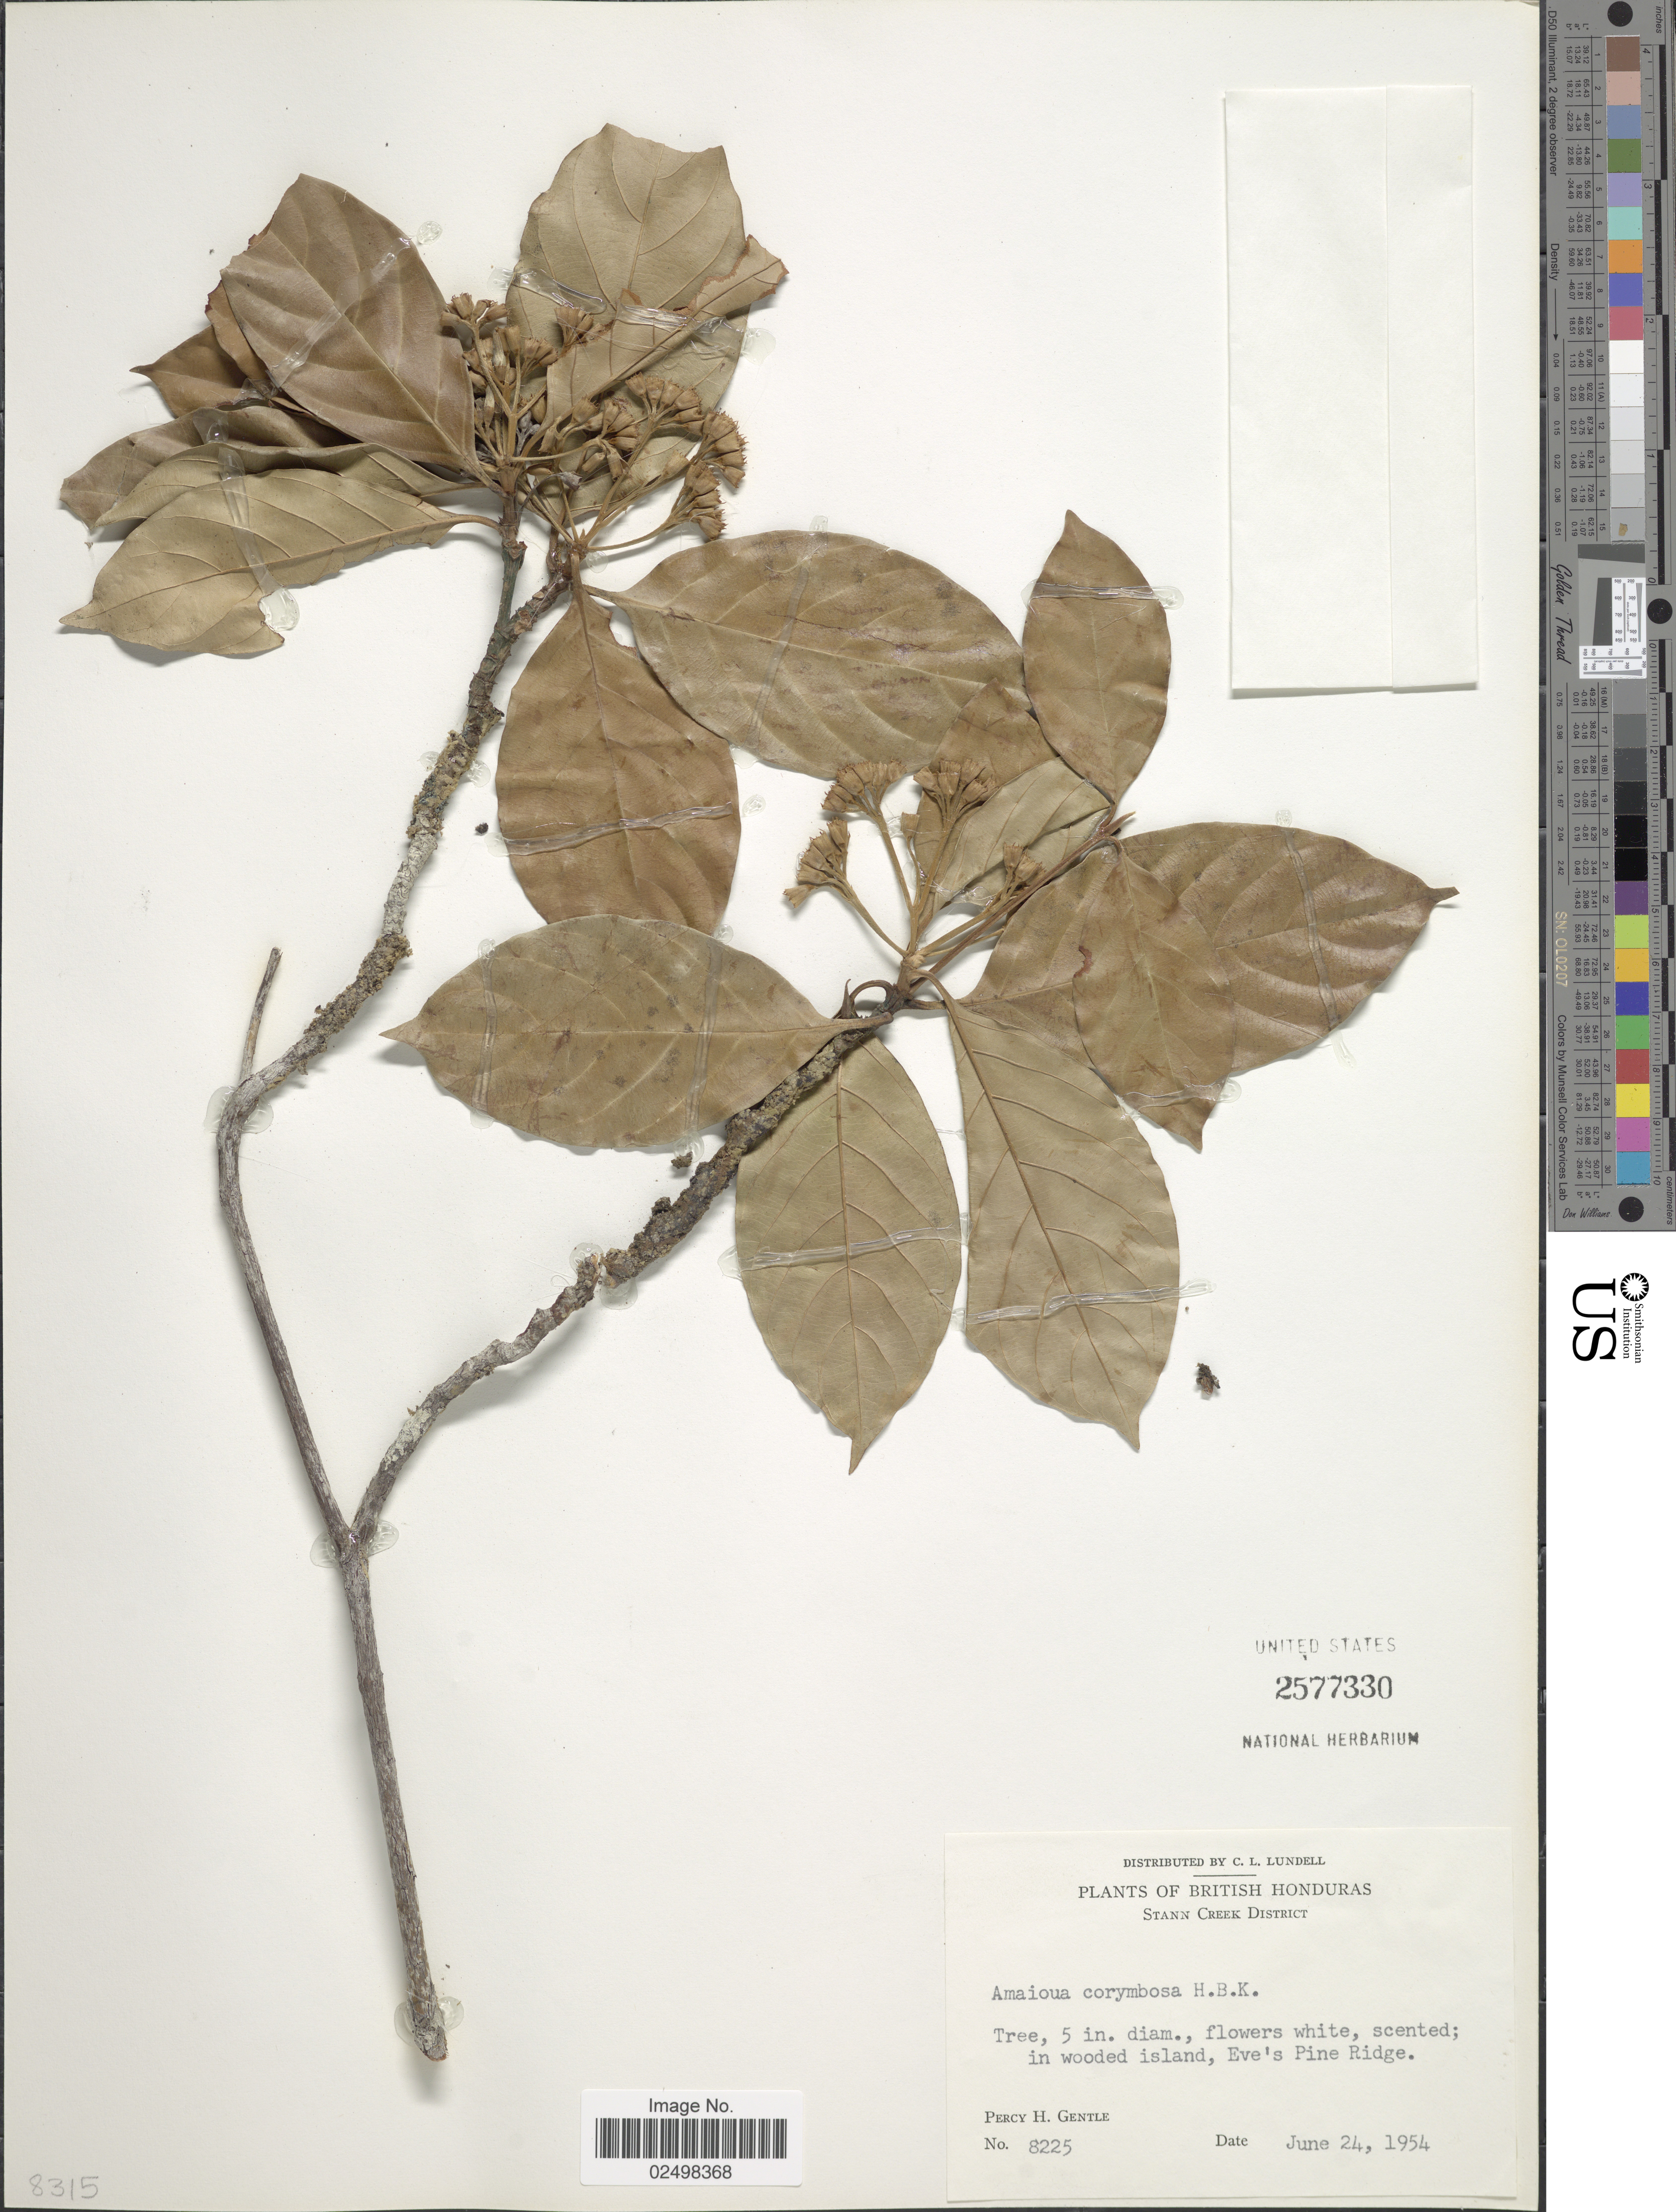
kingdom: Plantae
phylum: Tracheophyta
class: Magnoliopsida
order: Gentianales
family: Rubiaceae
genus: Amaioua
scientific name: Amaioua corymbosa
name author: Kunth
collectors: P. H. Gentle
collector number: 8225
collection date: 1954-06-24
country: Belize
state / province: Stann Creek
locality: British Honduras, Eve's Pine Ridge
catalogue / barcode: US 2577330